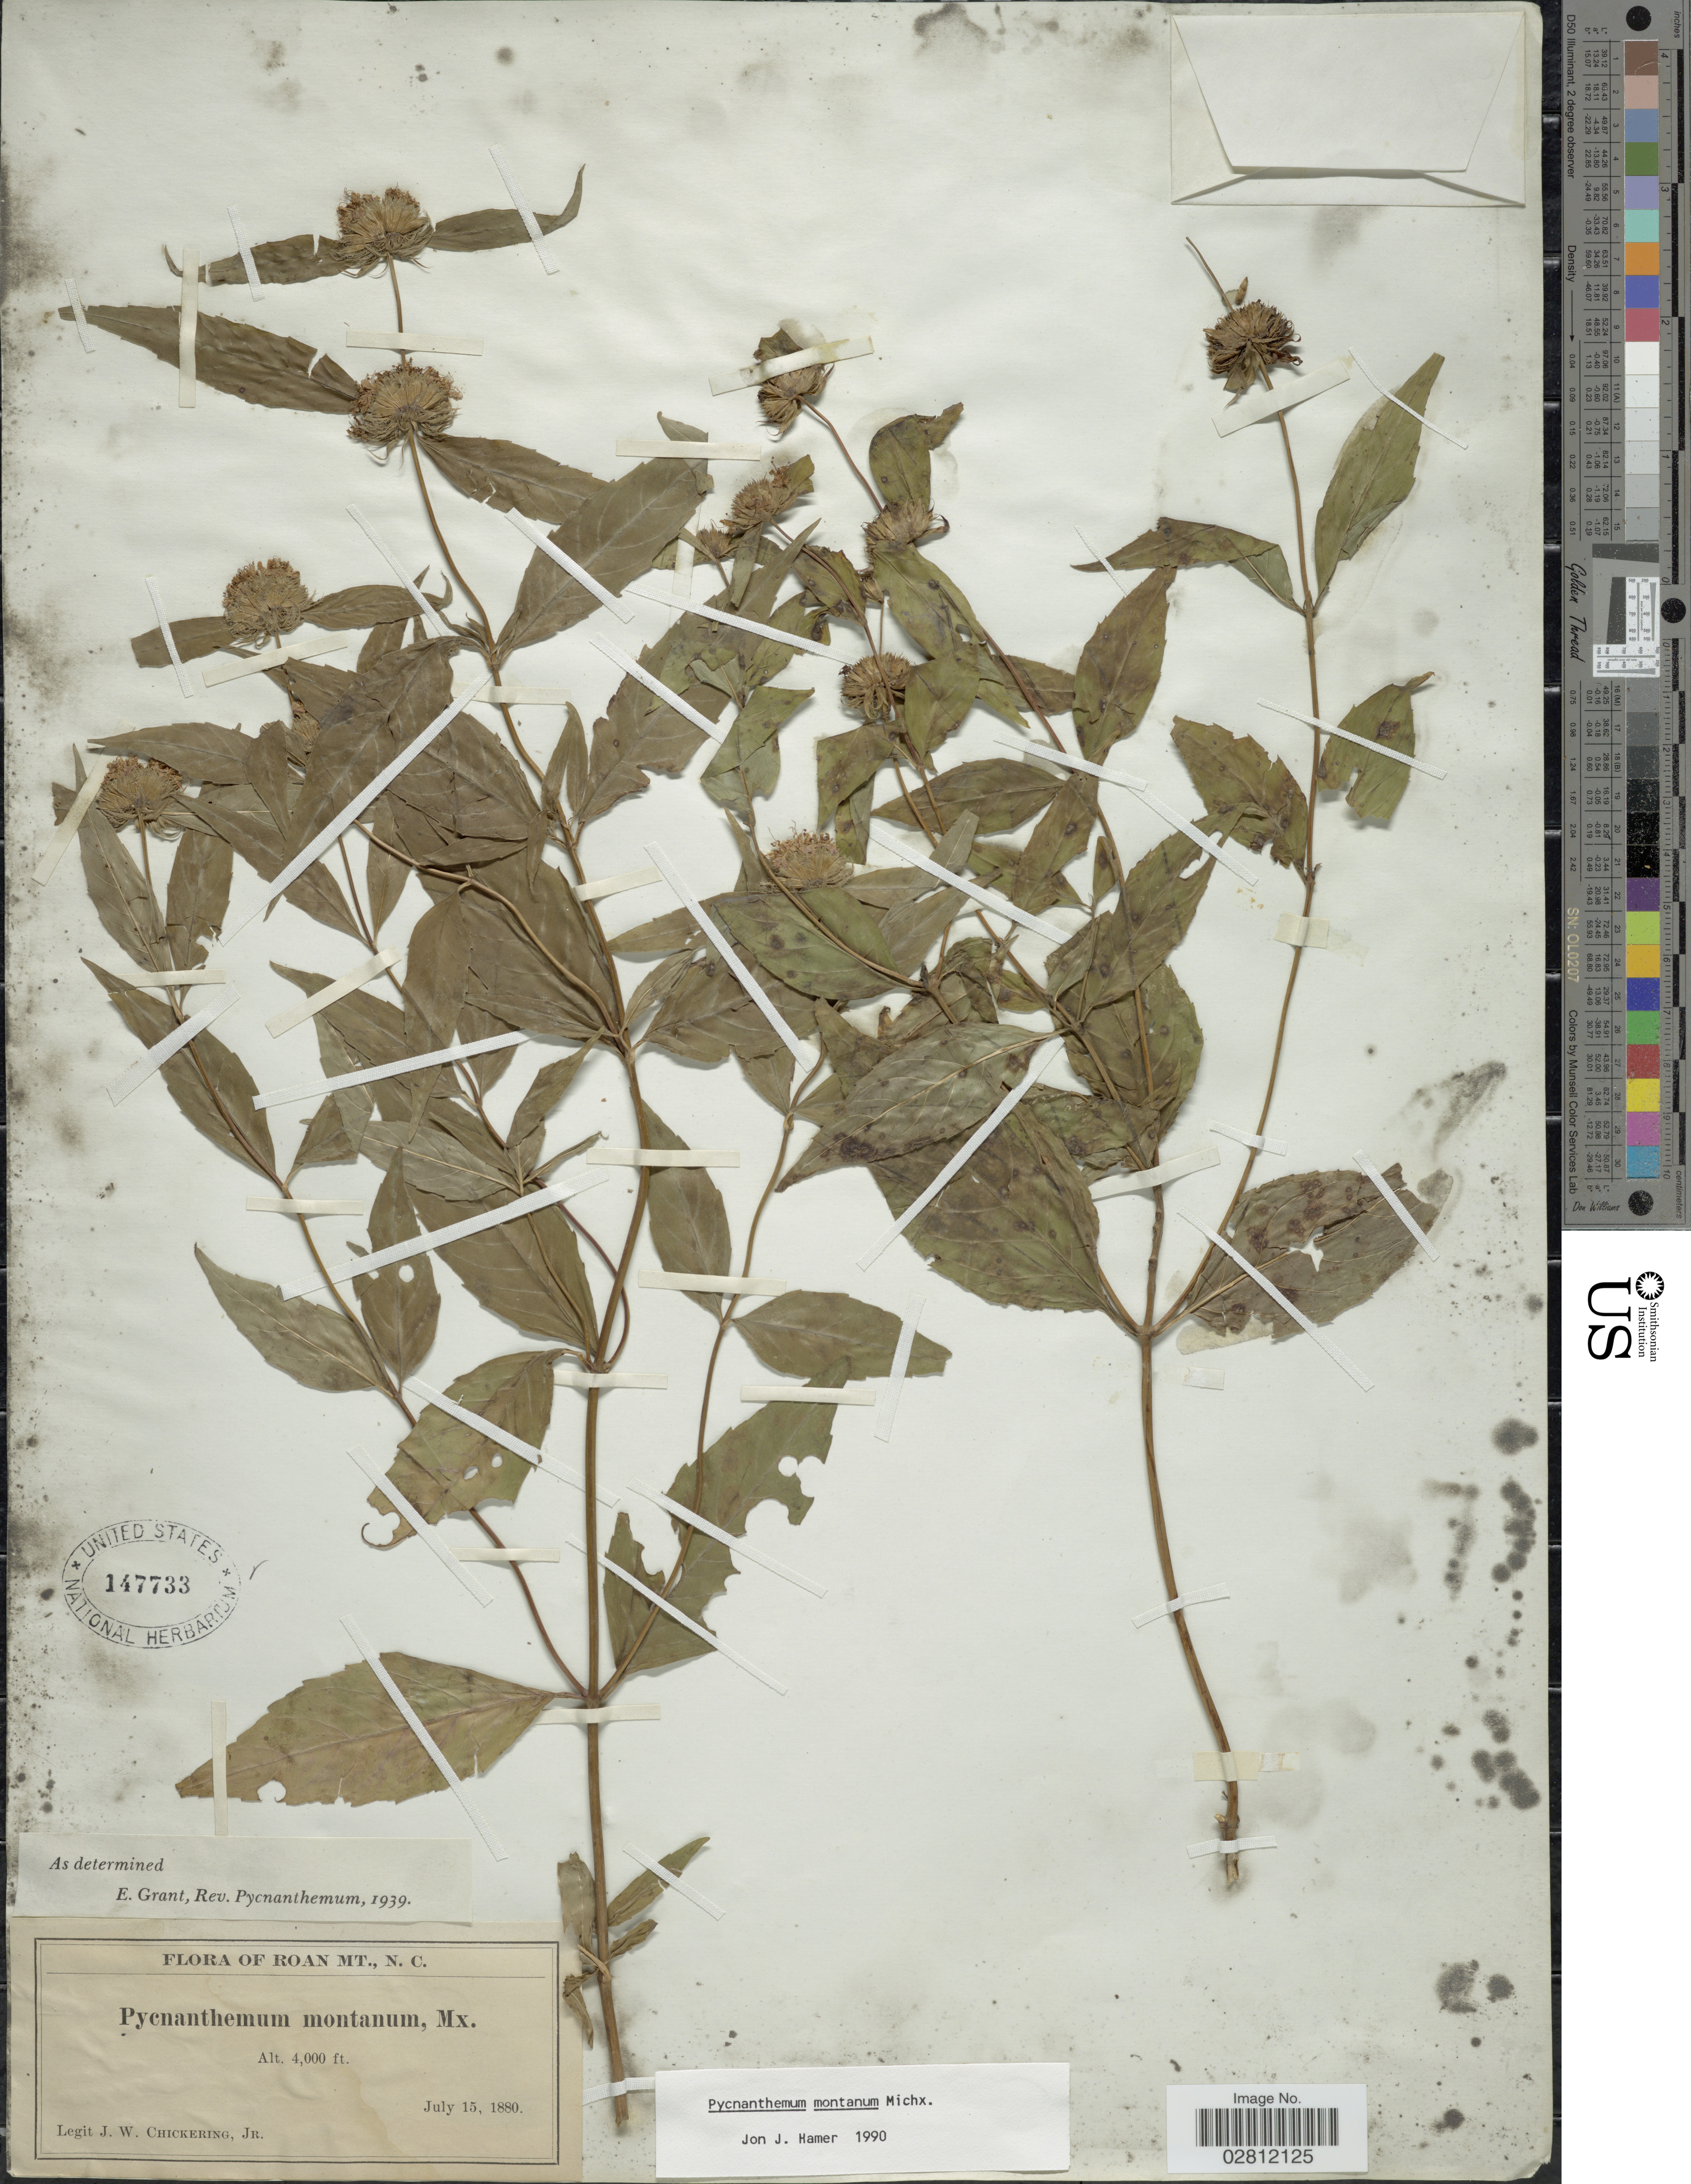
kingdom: Plantae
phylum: Tracheophyta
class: Magnoliopsida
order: Lamiales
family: Lamiaceae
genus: Pycnanthemum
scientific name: Pycnanthemum montanum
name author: Michx.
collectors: J. W. Chickering Jr.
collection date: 1880-07-15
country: United States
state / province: North Carolina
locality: Roan Mt.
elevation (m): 1219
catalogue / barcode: US 147733